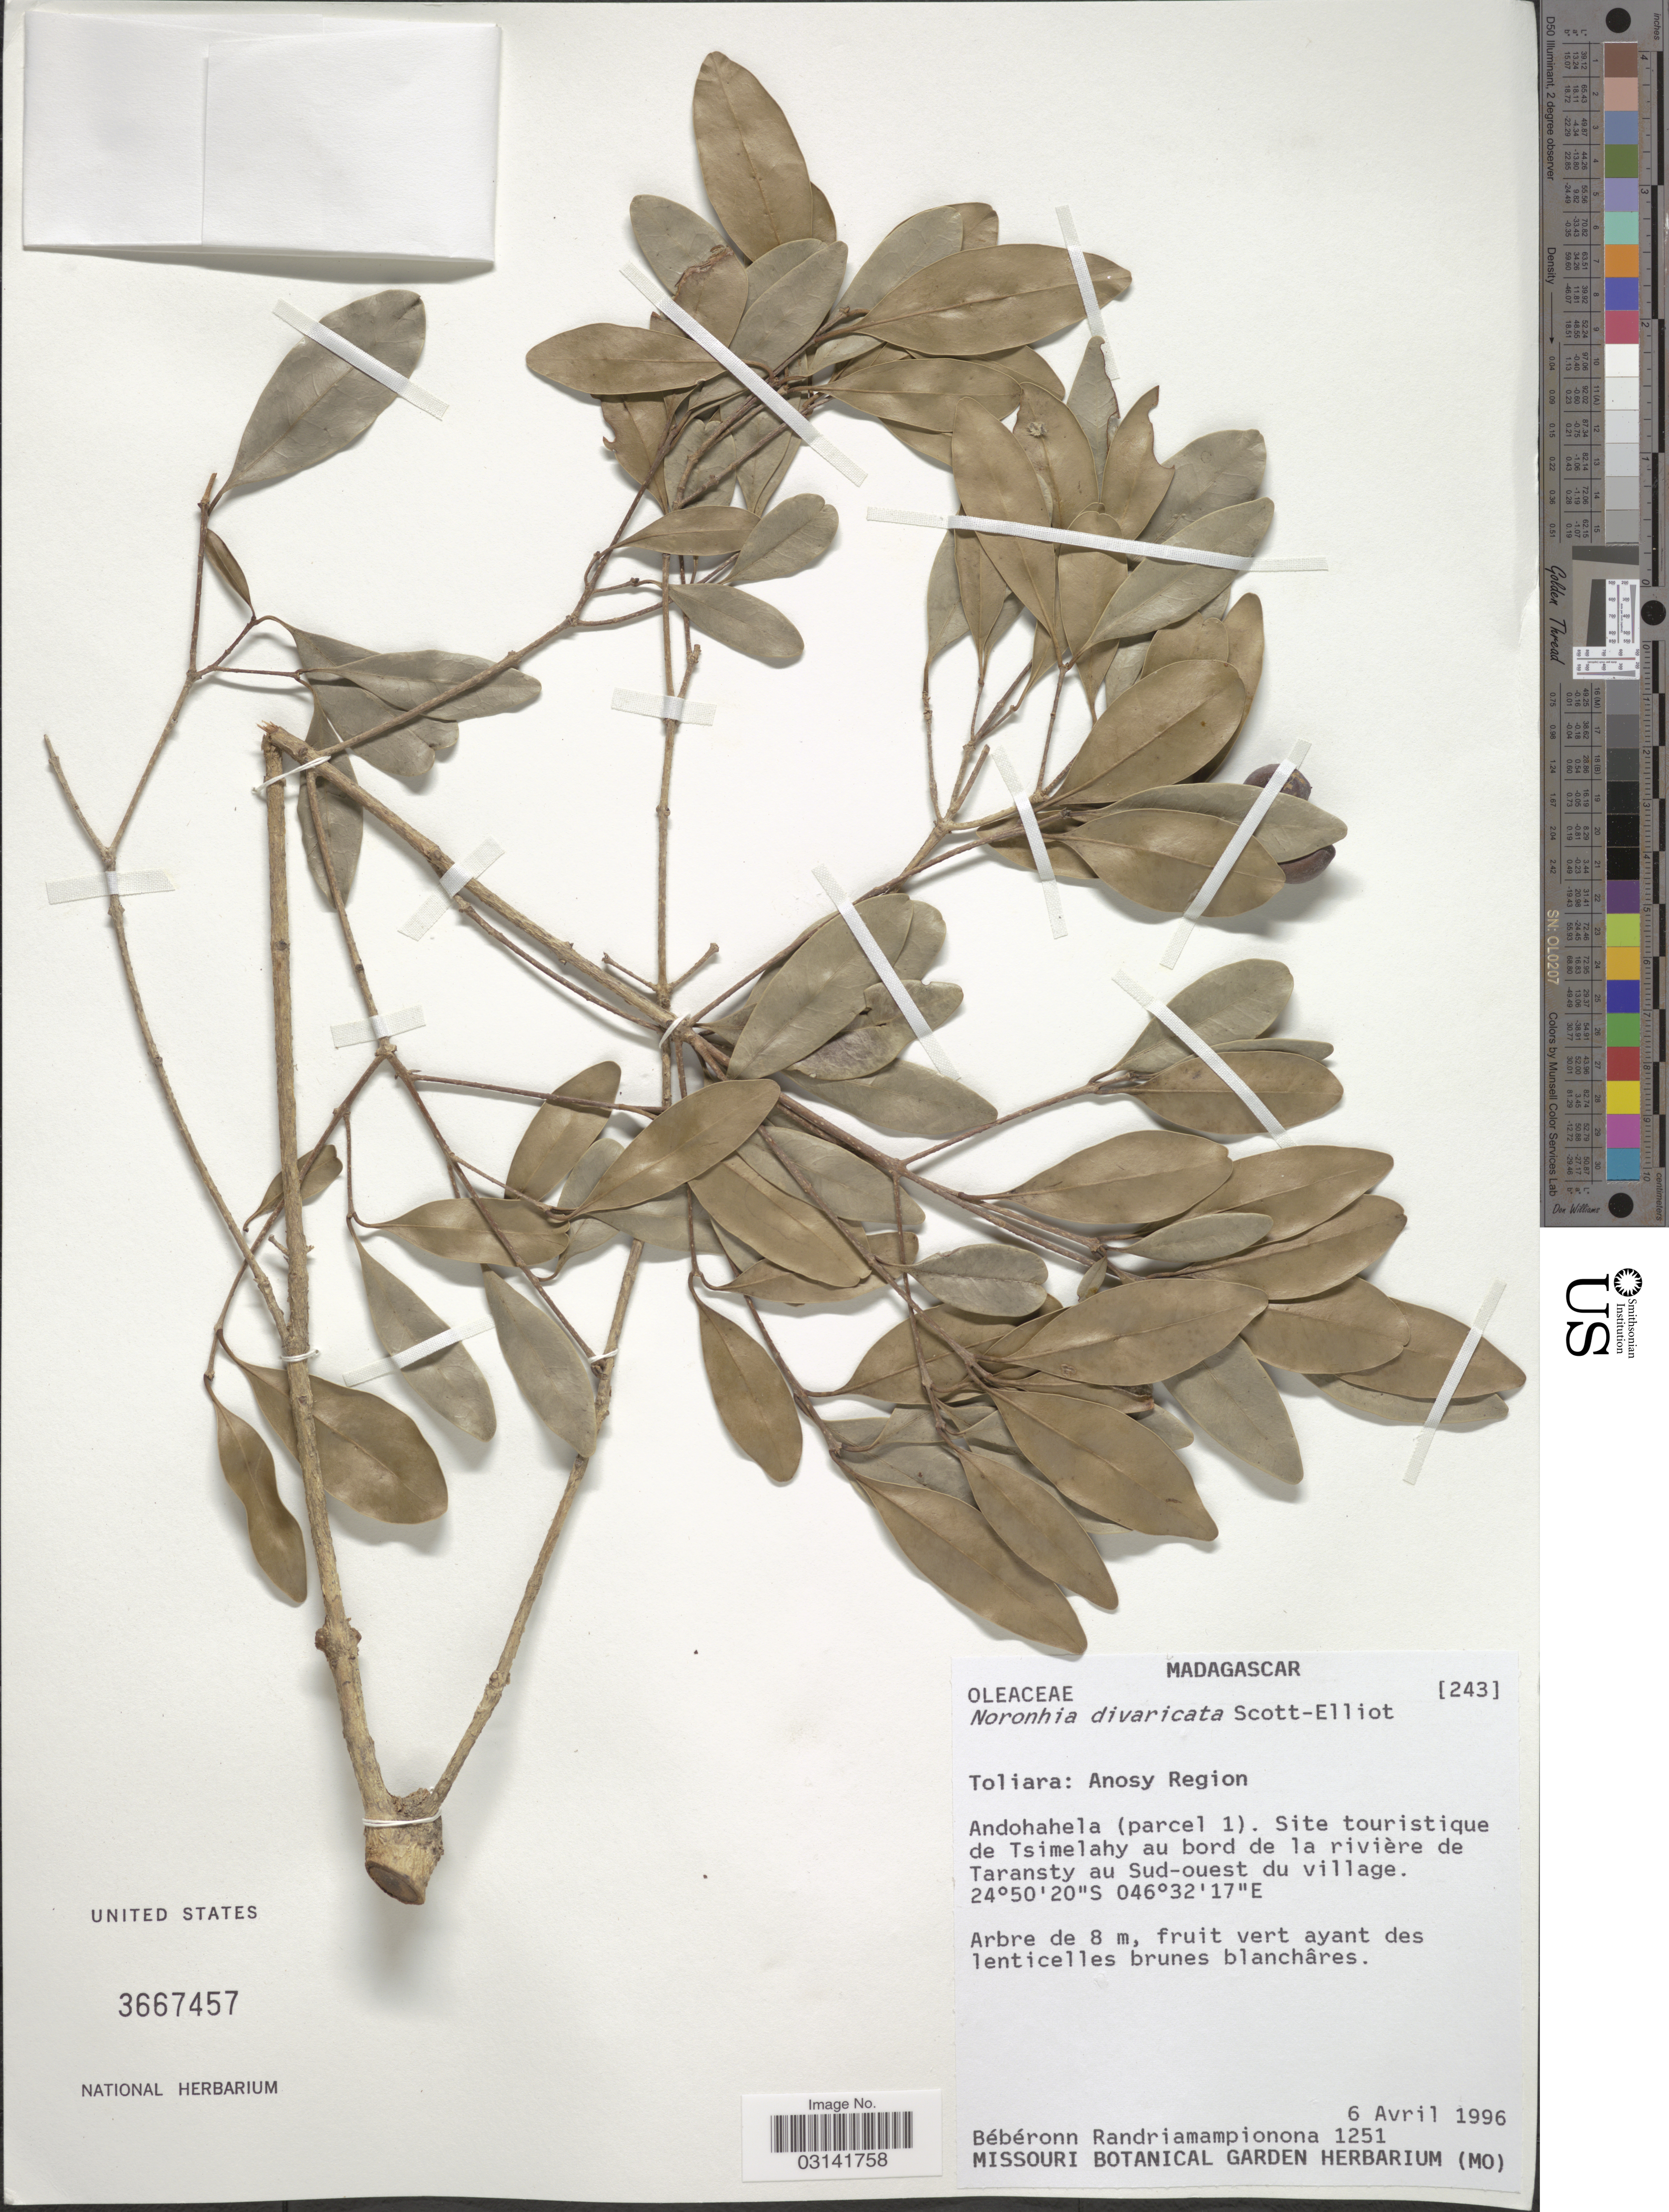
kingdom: Plantae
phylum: Tracheophyta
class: Magnoliopsida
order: Lamiales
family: Oleaceae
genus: Noronhia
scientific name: Noronhia divaricata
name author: Scott Elliot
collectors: B. Randriamampionona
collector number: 1251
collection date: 1996-04-06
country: Madagascar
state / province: Anosy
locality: Anosy Region. Andohahela (parcel 1). Site touristique de Tsimelahy au bord de la rivière de Taransty au Sud-ouest du village.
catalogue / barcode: US 3667457